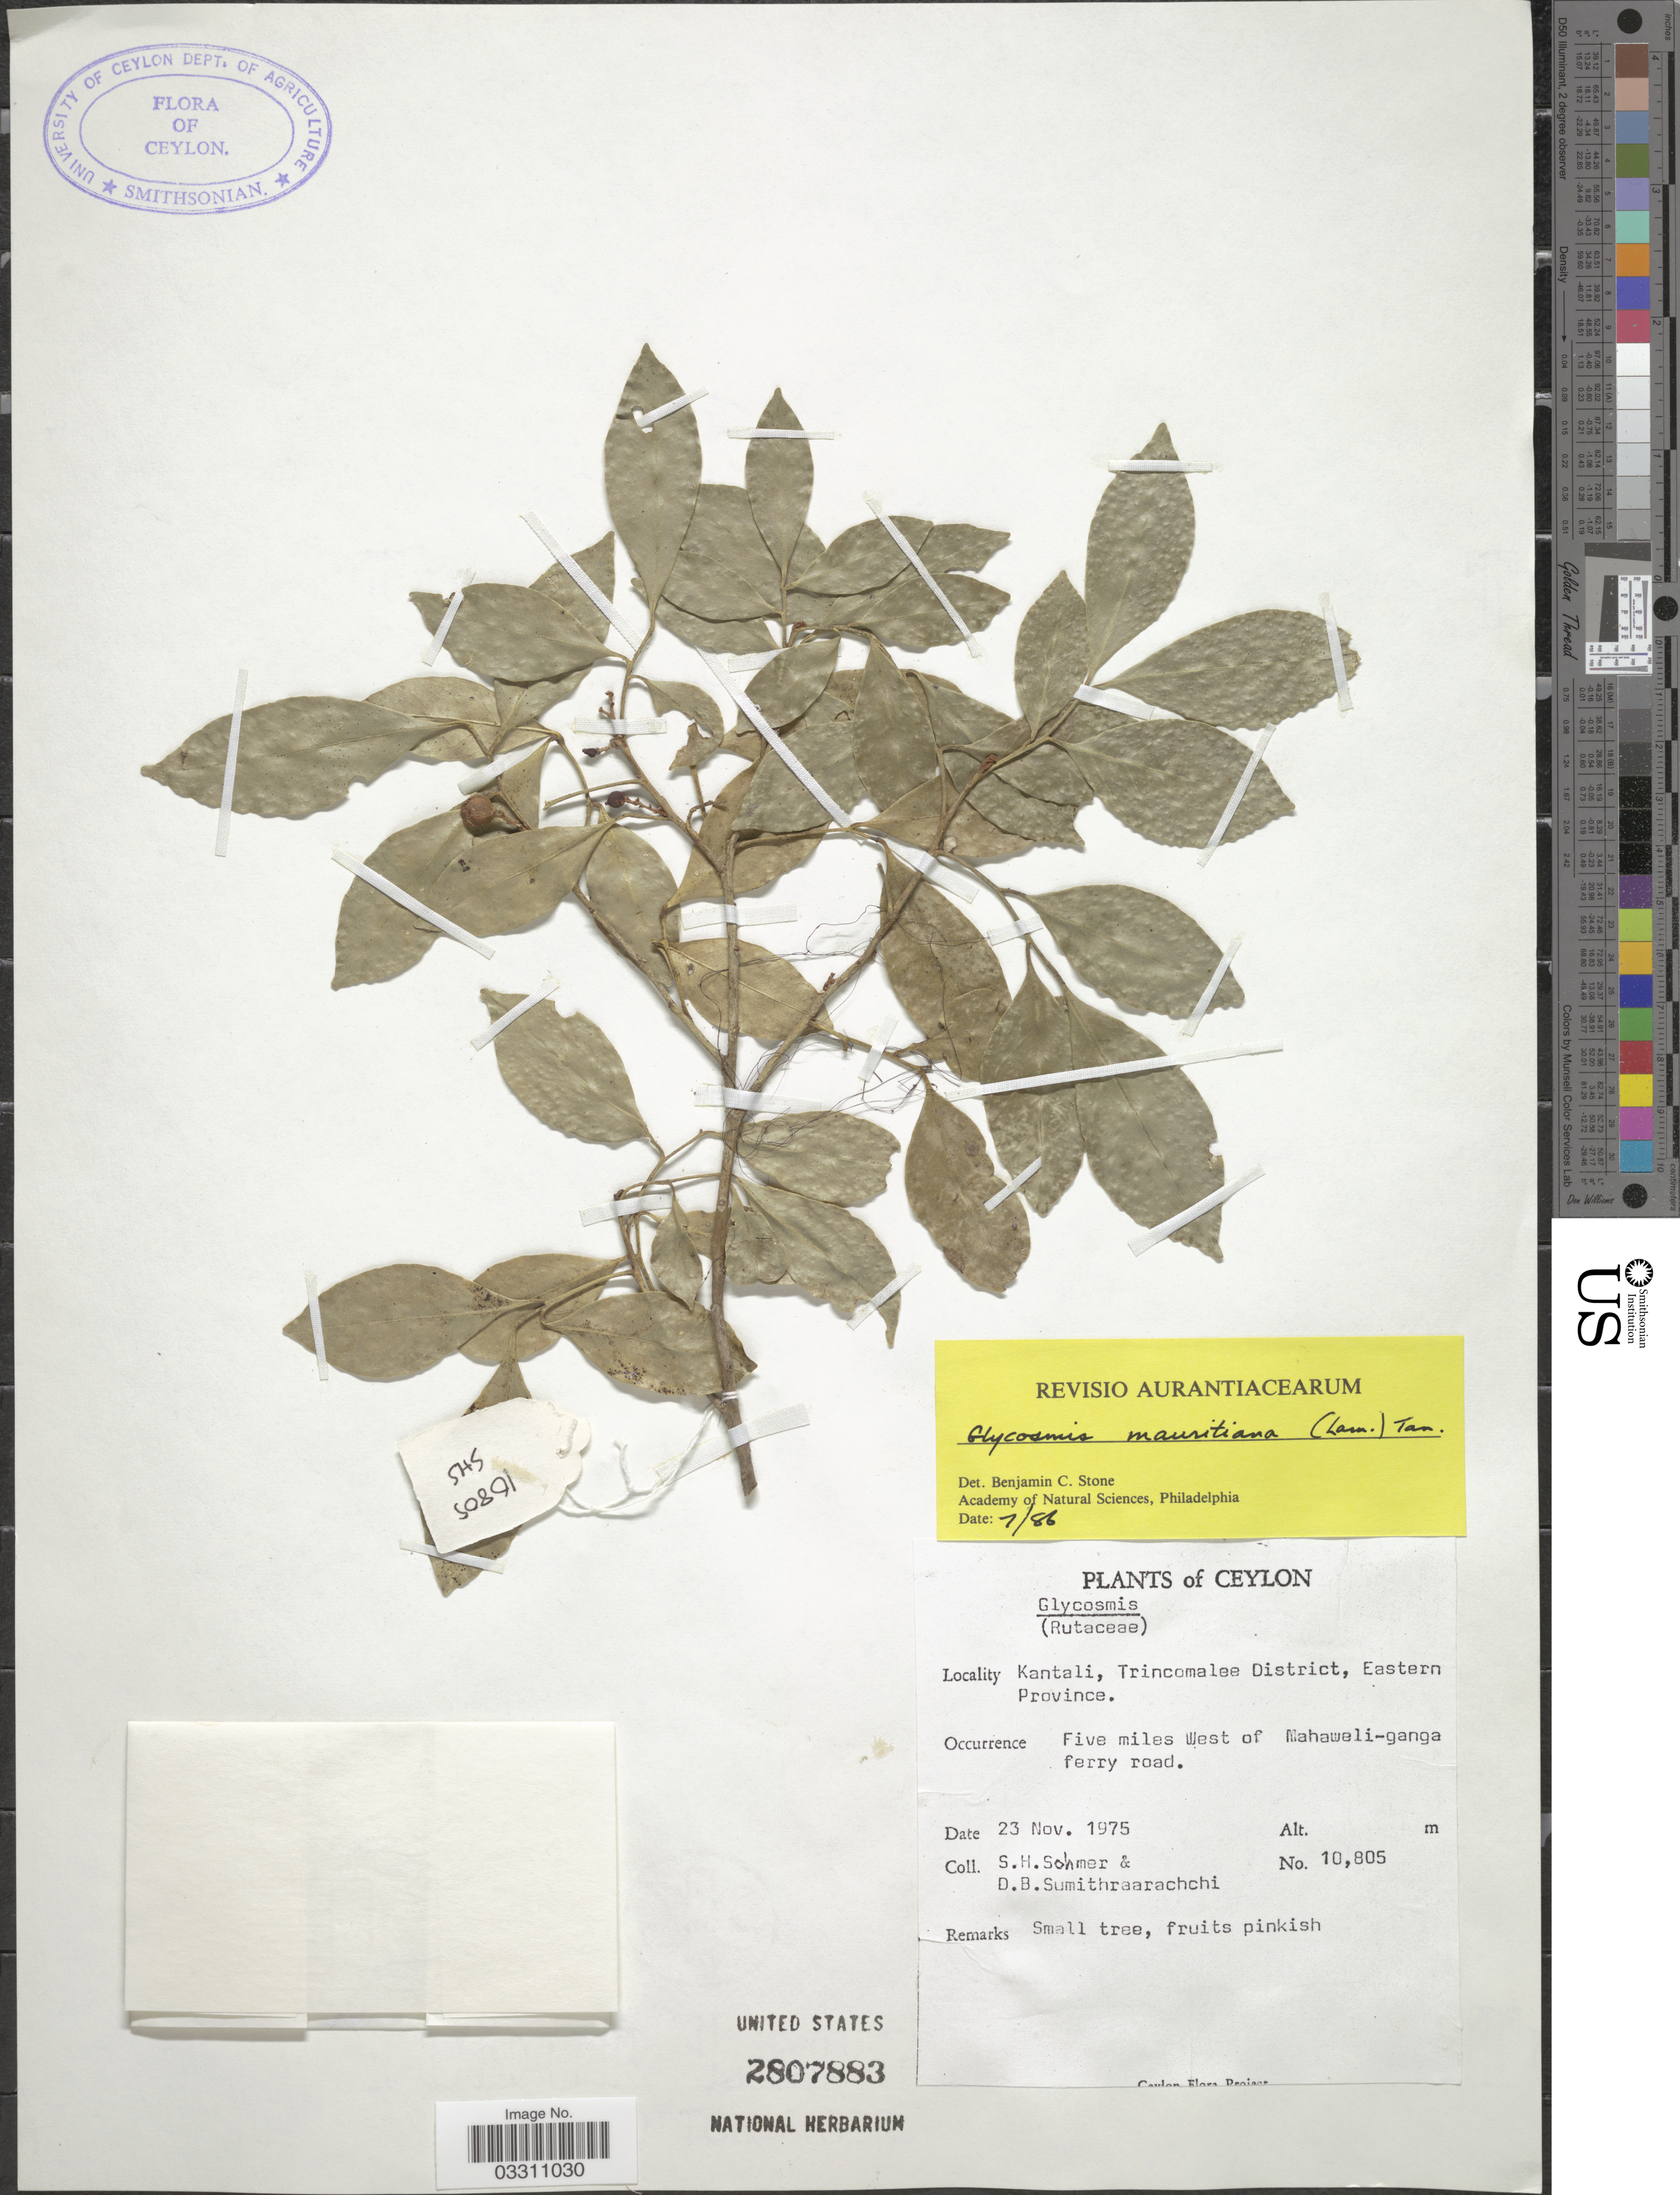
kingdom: Plantae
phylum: Tracheophyta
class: Magnoliopsida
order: Sapindales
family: Rutaceae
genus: Glycosmis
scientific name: Glycosmis mauritiana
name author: (Lamkey) Tanaka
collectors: S. H. Sohmer & D. B. Sumithraarachchi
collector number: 10805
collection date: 1975-11-23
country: Sri Lanka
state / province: Eastern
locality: Ceylon, Kantali, Trincomalee District, Five miles West of Mahaweli-ganga ferry road.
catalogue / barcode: US 2807883